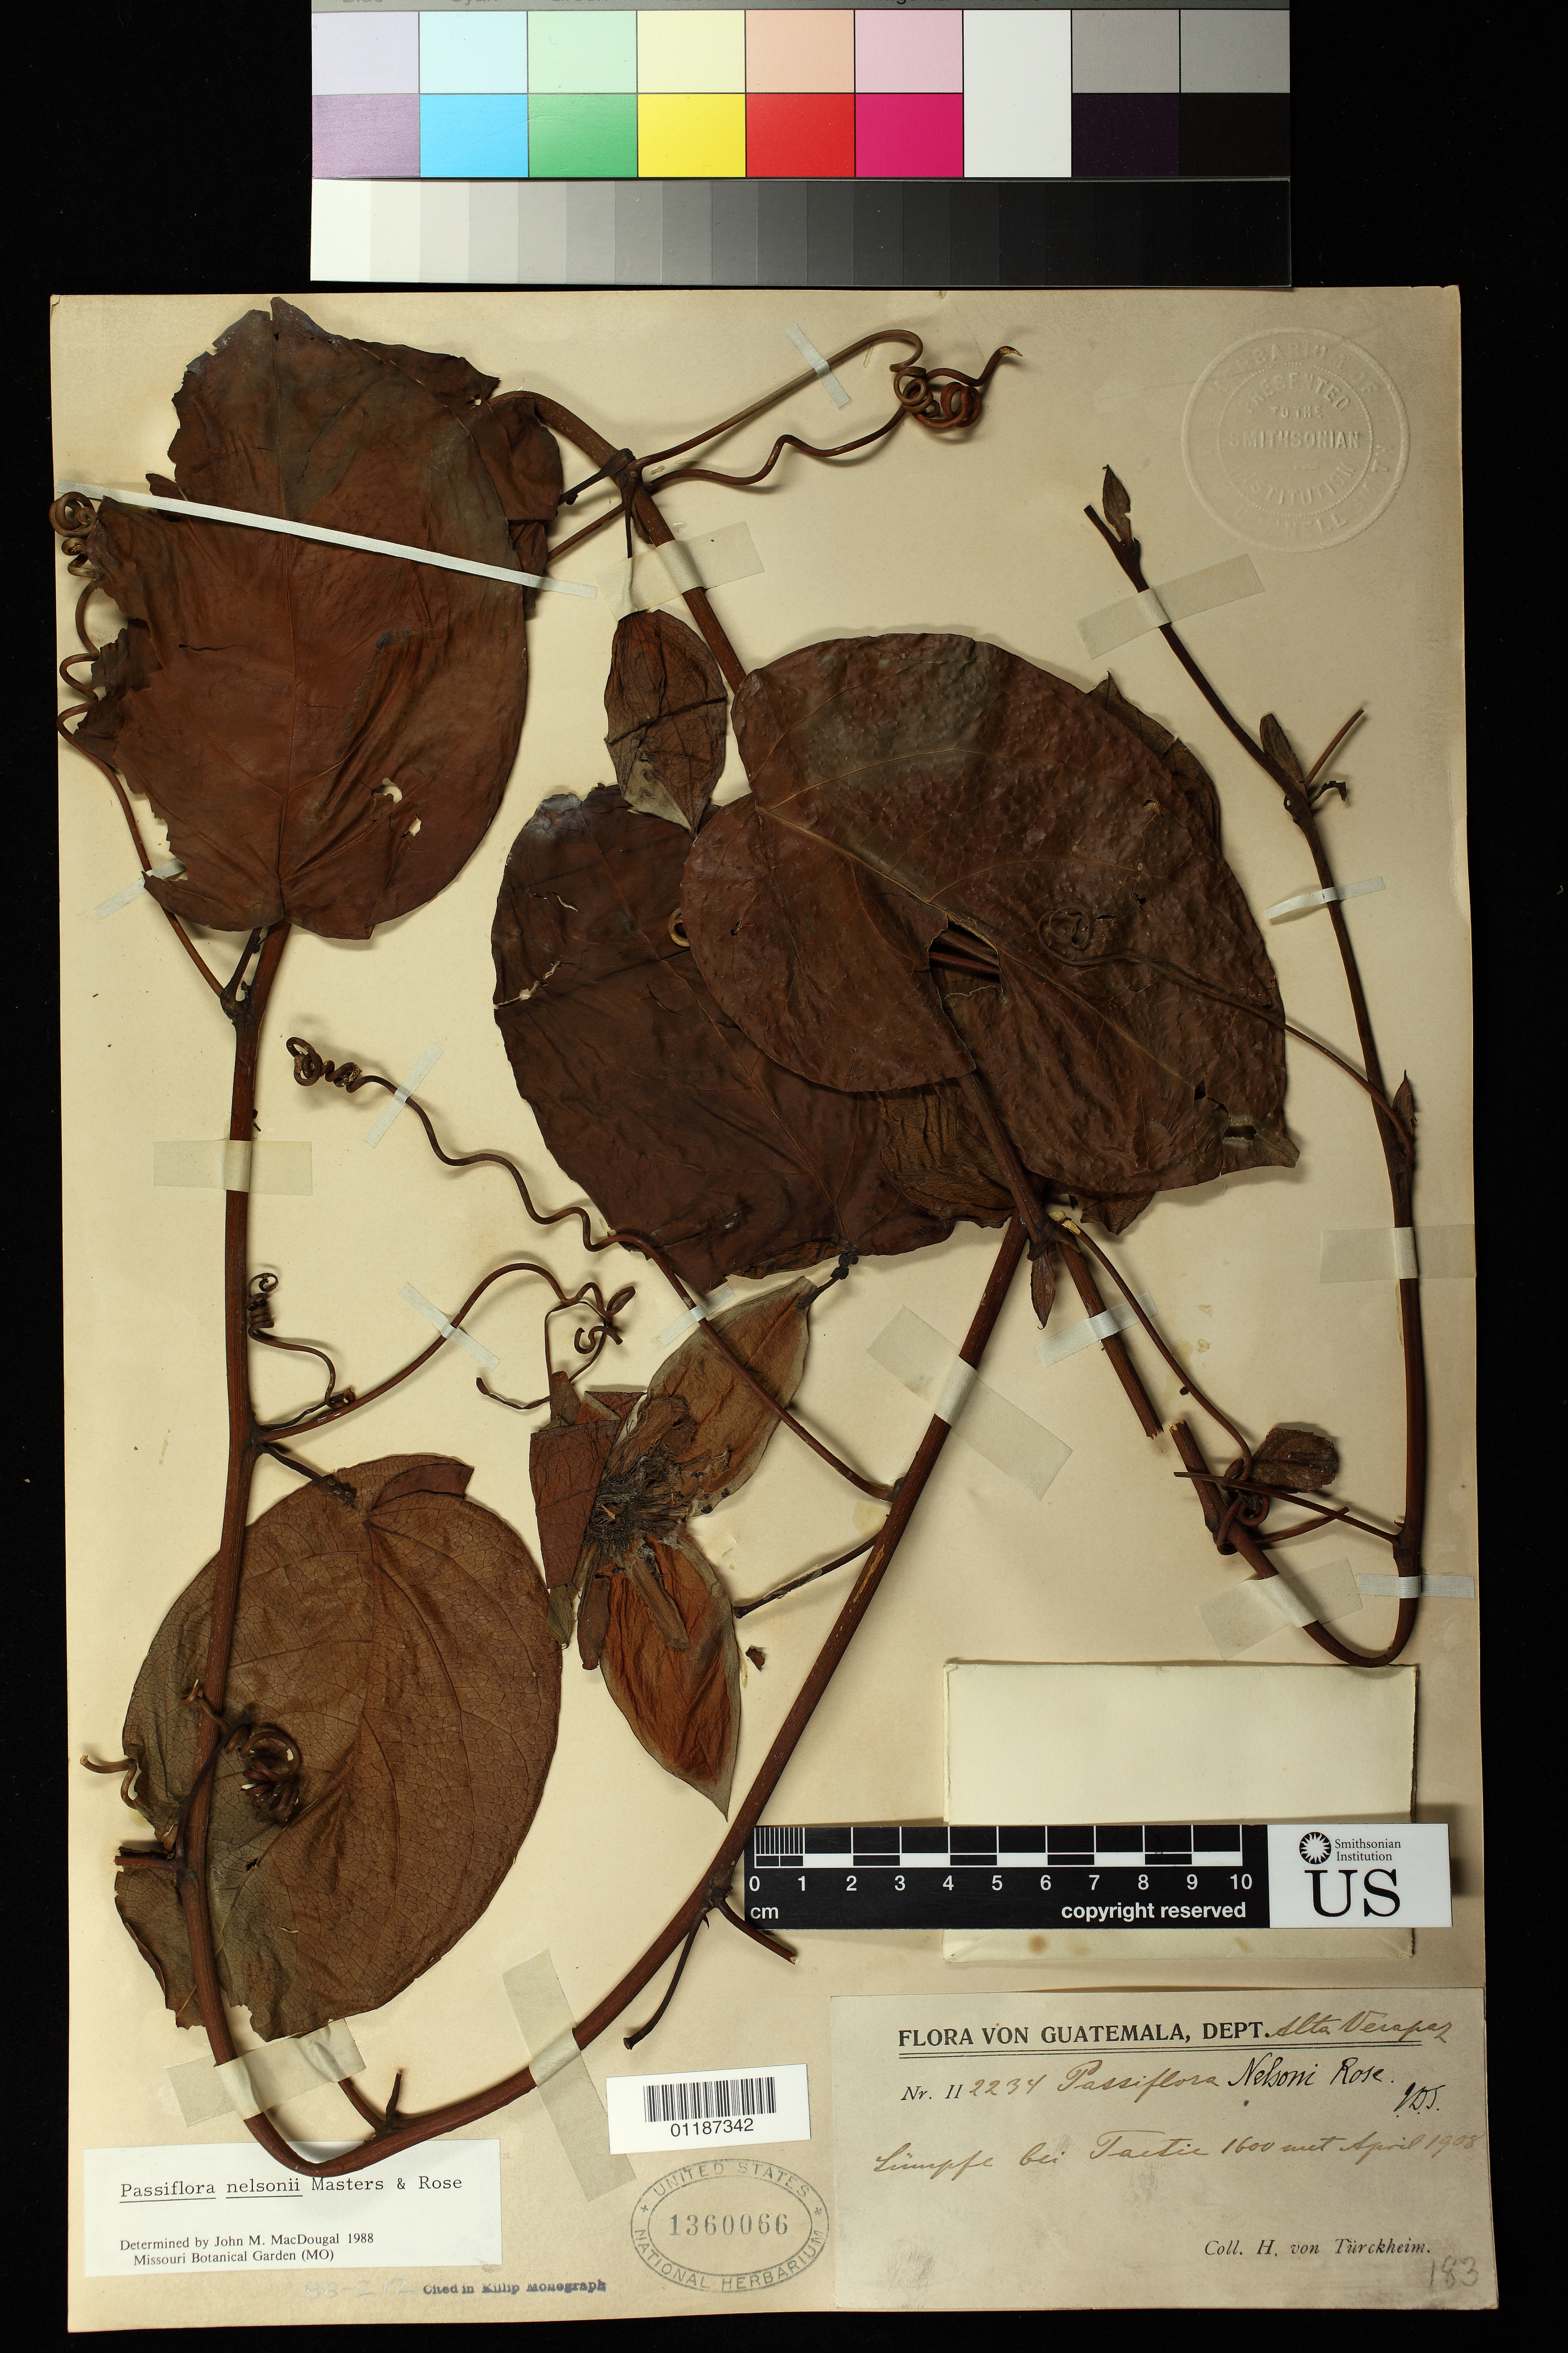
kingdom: Plantae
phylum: Tracheophyta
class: Magnoliopsida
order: Malpighiales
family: Passifloraceae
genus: Passiflora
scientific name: Passiflora nelsonii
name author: Mast. & Rose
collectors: H. von Türckheim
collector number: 112234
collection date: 1908-04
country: Guatemala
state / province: Alta Verapaz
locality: Tactic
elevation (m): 1600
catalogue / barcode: US 1360066